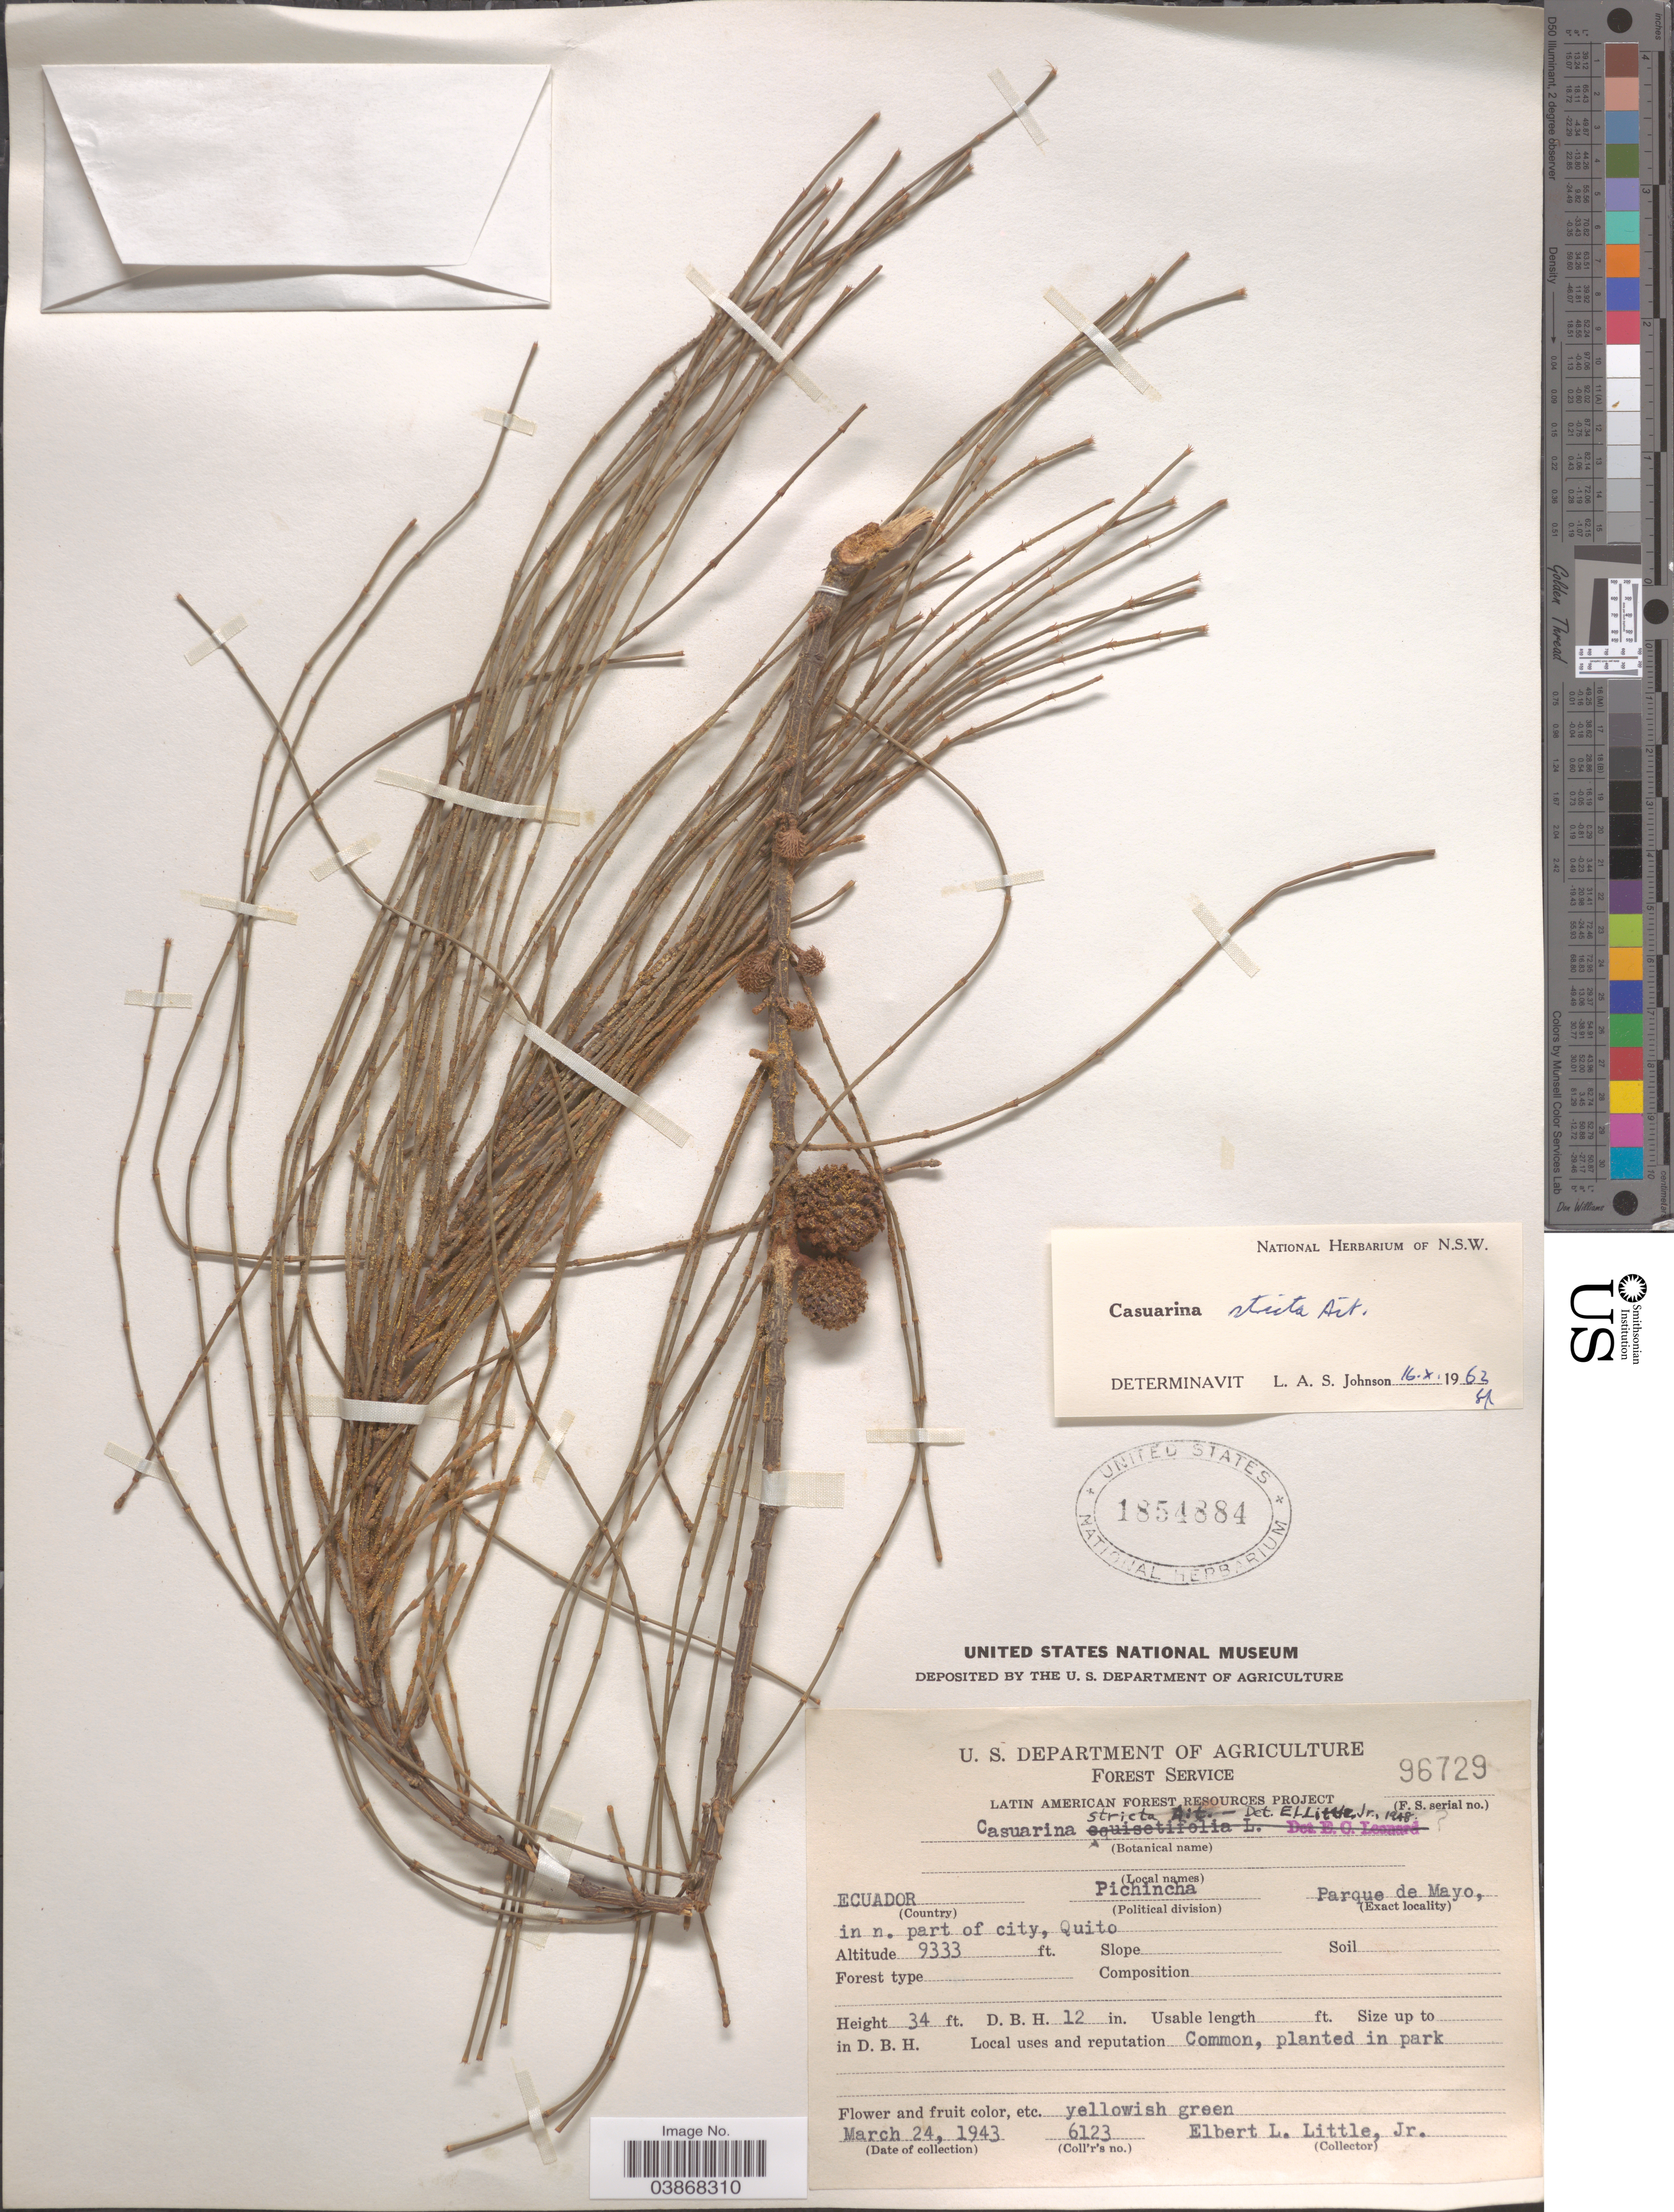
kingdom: Plantae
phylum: Tracheophyta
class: Magnoliopsida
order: Fagales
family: Casuarinaceae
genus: Casuarina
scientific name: Casuarina stricta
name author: Aiton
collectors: E. L. Little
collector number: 6123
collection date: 1943-03-24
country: Ecuador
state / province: Pichincha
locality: Parque de Mayo, in n. part of city, Quito.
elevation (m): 2845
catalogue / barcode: US 1854884